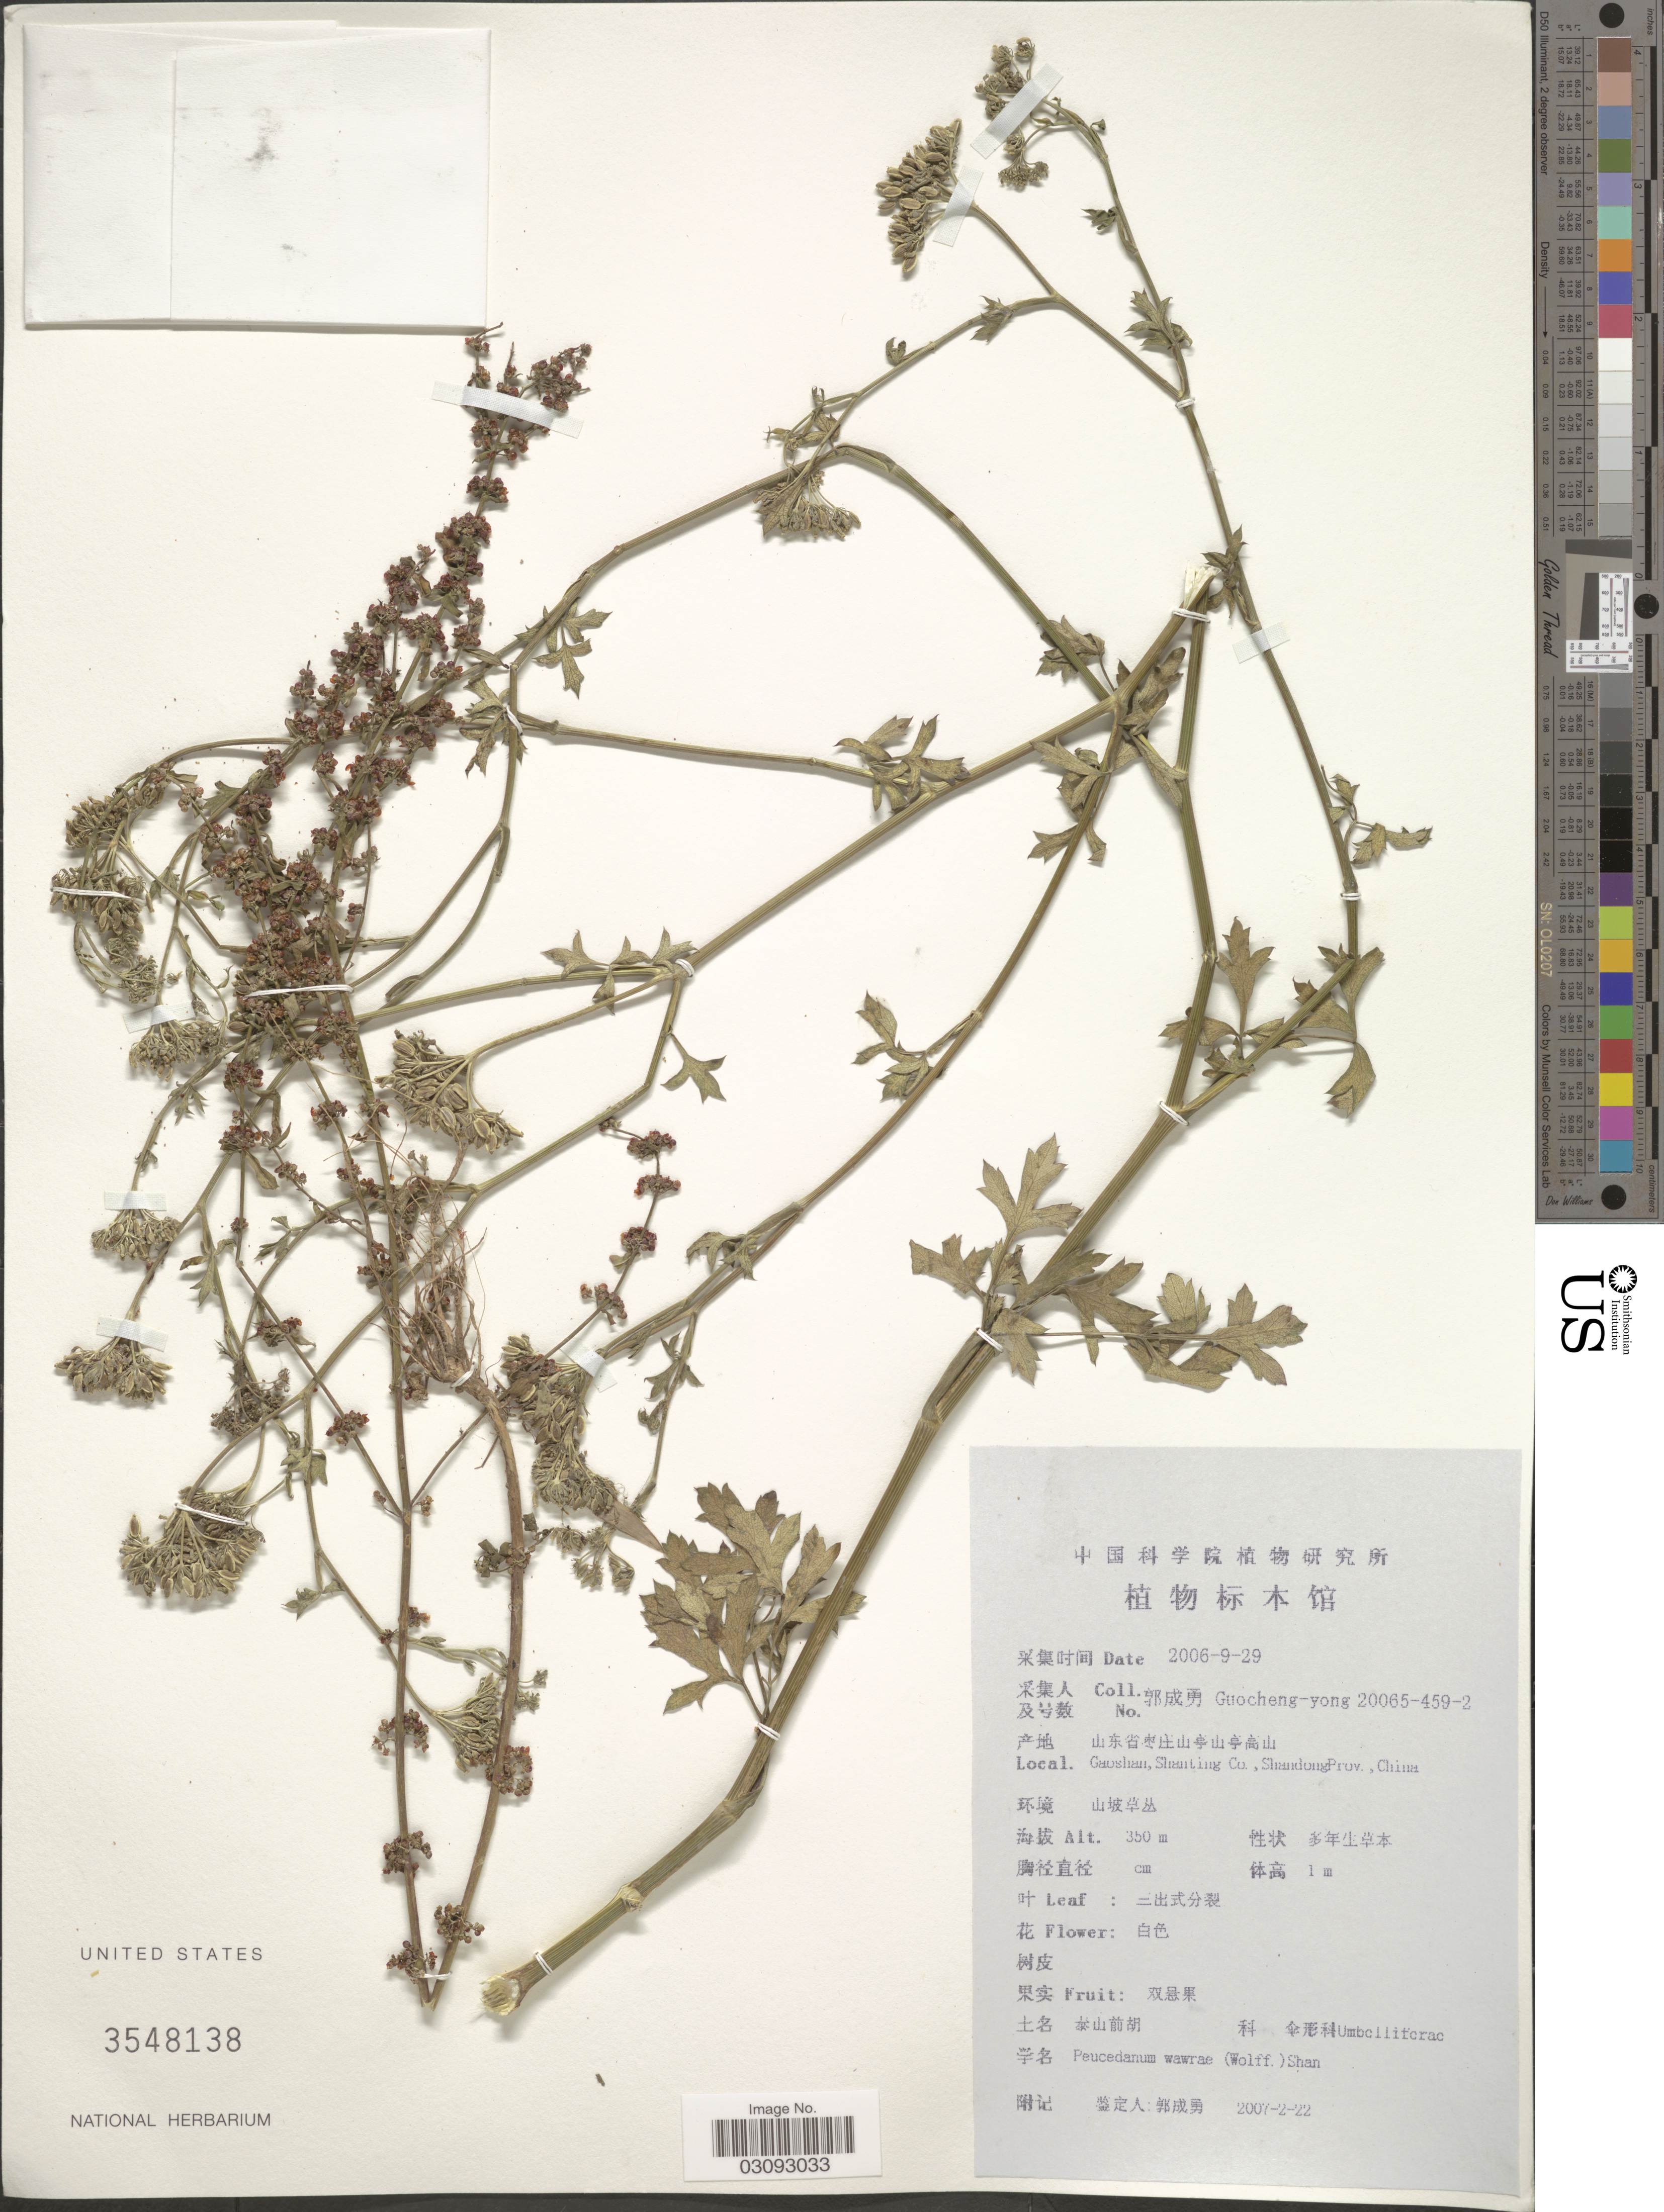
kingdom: Plantae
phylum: Tracheophyta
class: Magnoliopsida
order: Apiales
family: Apiaceae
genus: Peucedanum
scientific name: Peucedanum sp.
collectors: Guo cheng-yong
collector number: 20065-459-2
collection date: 2006-09-29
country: China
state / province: Shandong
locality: Gaoshan, Shanting Co., Shandong Prov.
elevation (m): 350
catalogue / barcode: US 3548138